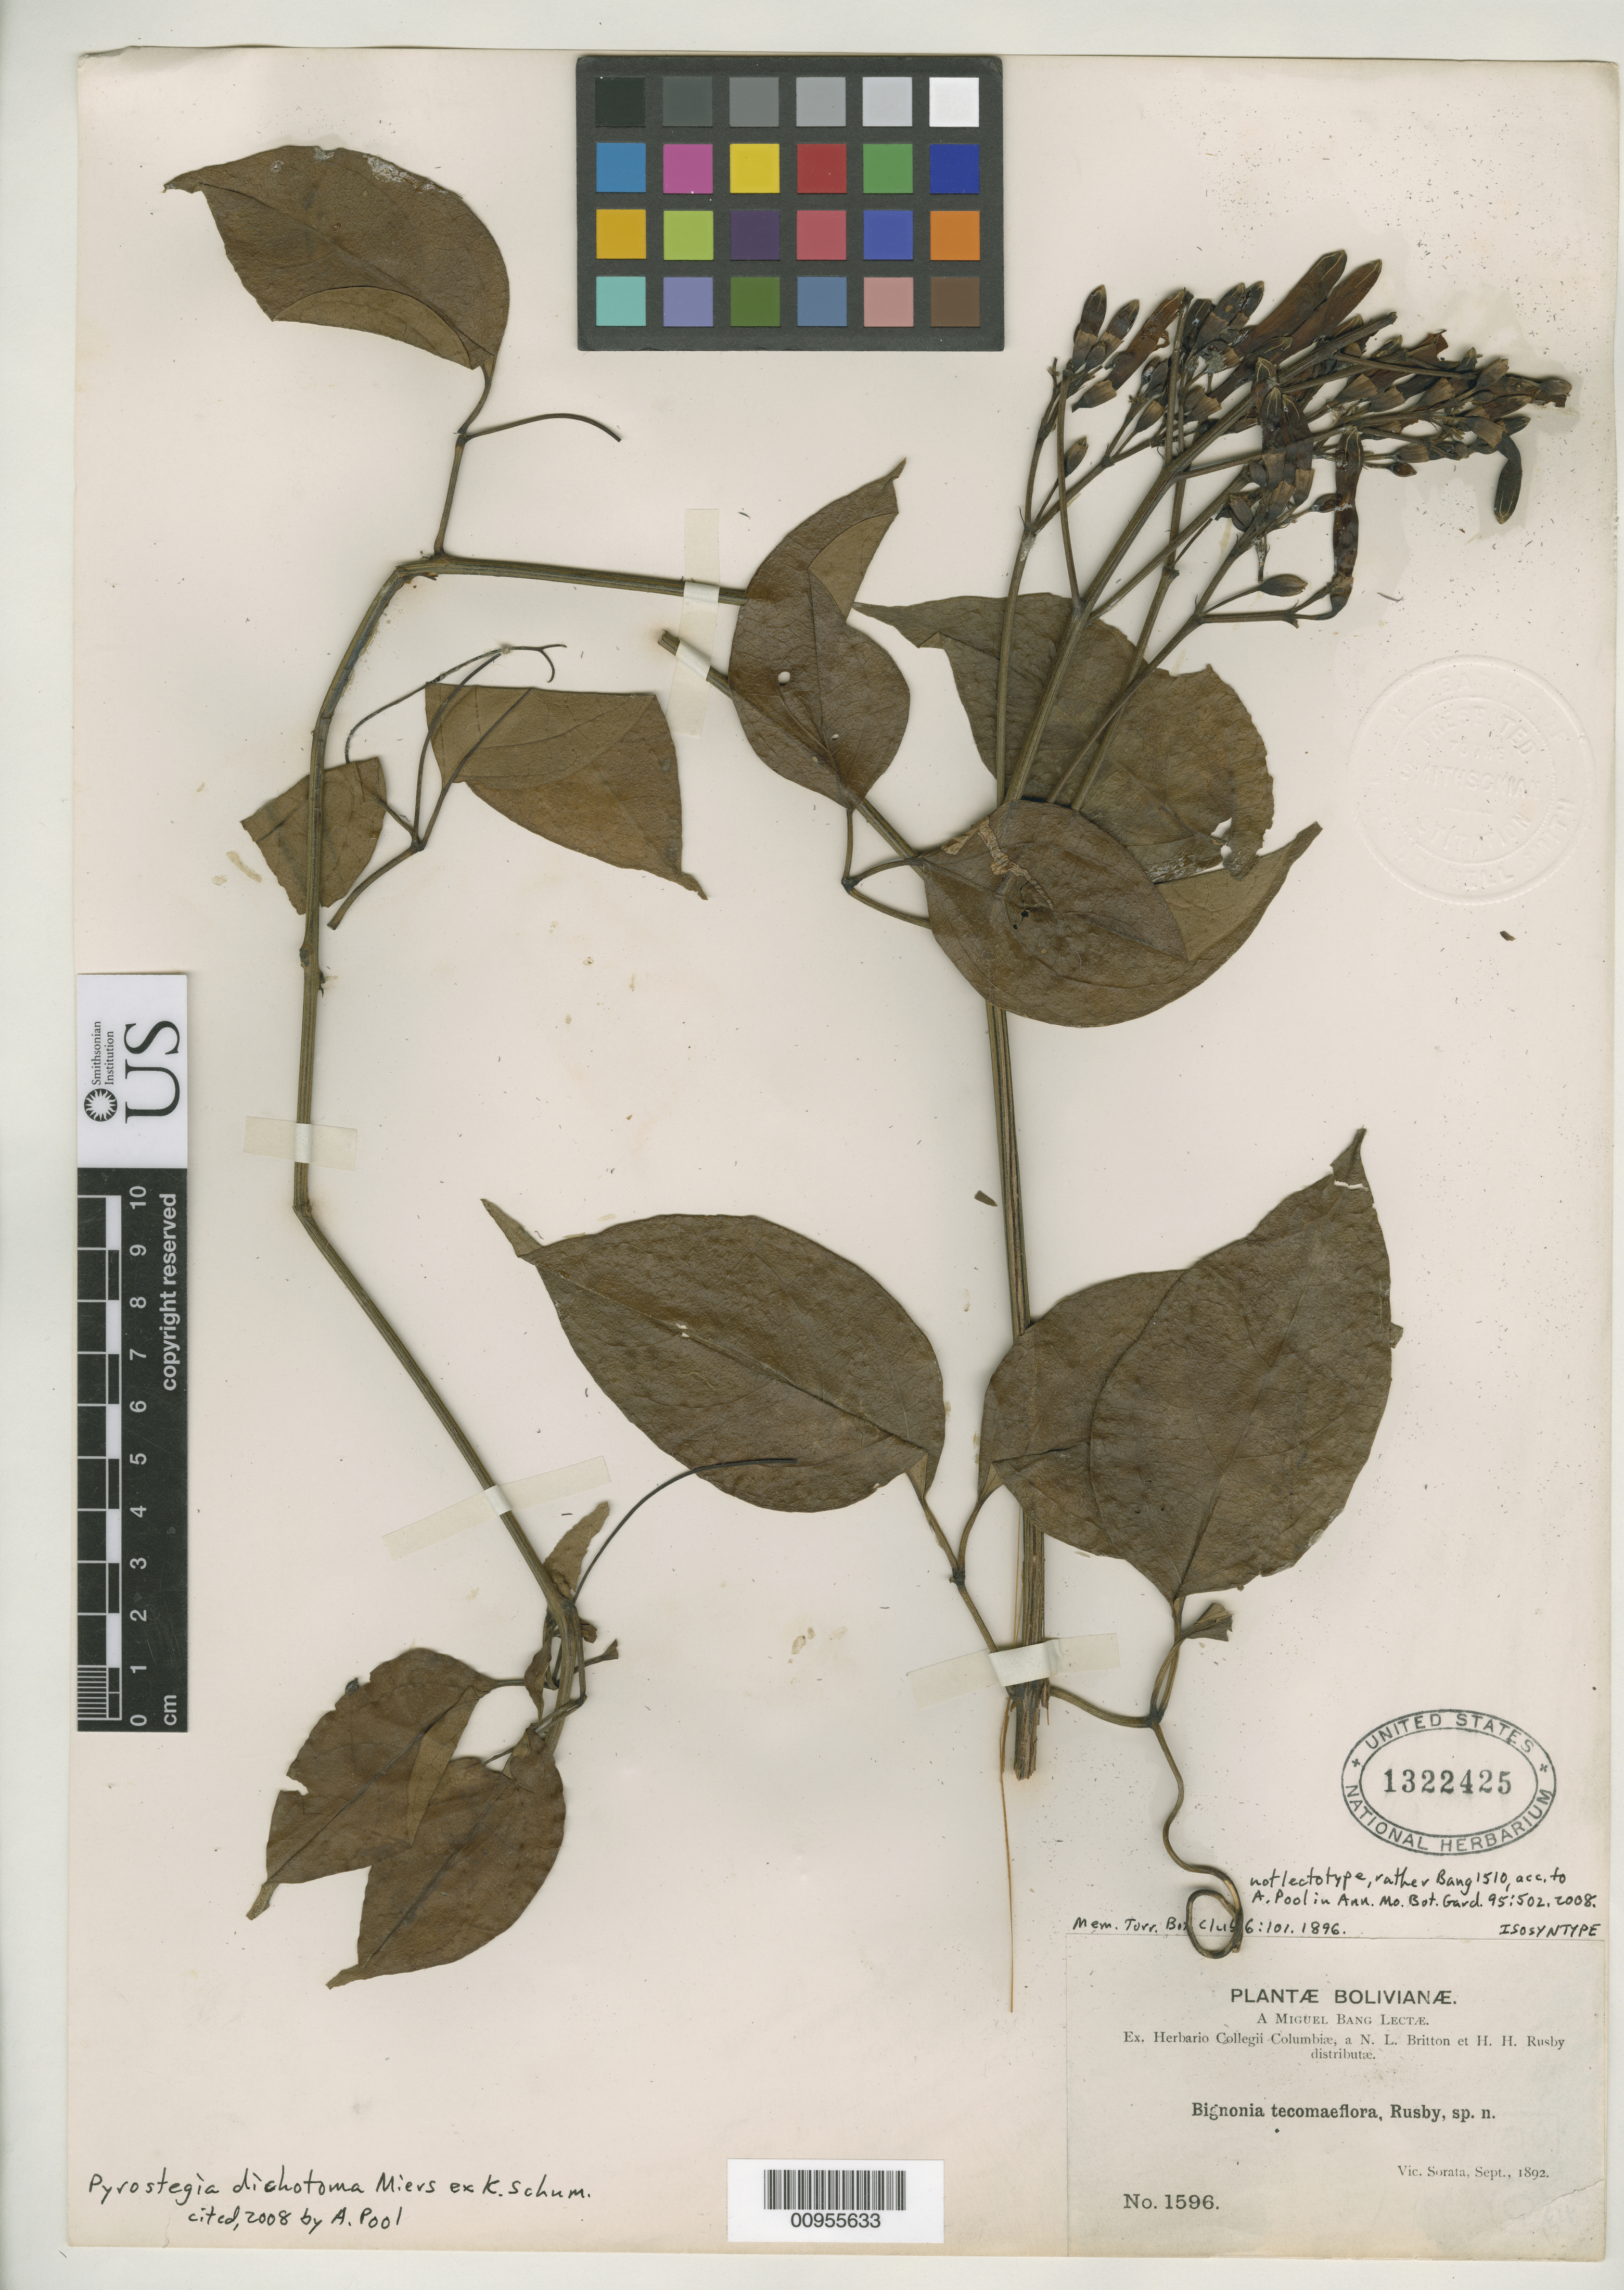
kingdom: Plantae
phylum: Tracheophyta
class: Magnoliopsida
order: Lamiales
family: Bignoniaceae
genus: Bignonia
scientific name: Bignonia tecomiflora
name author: Rusby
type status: Isosyntype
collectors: M. Bang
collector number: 1596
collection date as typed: Sep 1892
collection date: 1892-09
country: Bolivia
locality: Vic. Sorata.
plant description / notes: Specific epithet published as "tecomaeflora".; Lectotype collection is Bang 1510 as designated by A. Pool, Ann. Missouri Bot. Gard. 95: 502 (2008).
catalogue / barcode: US 1322425